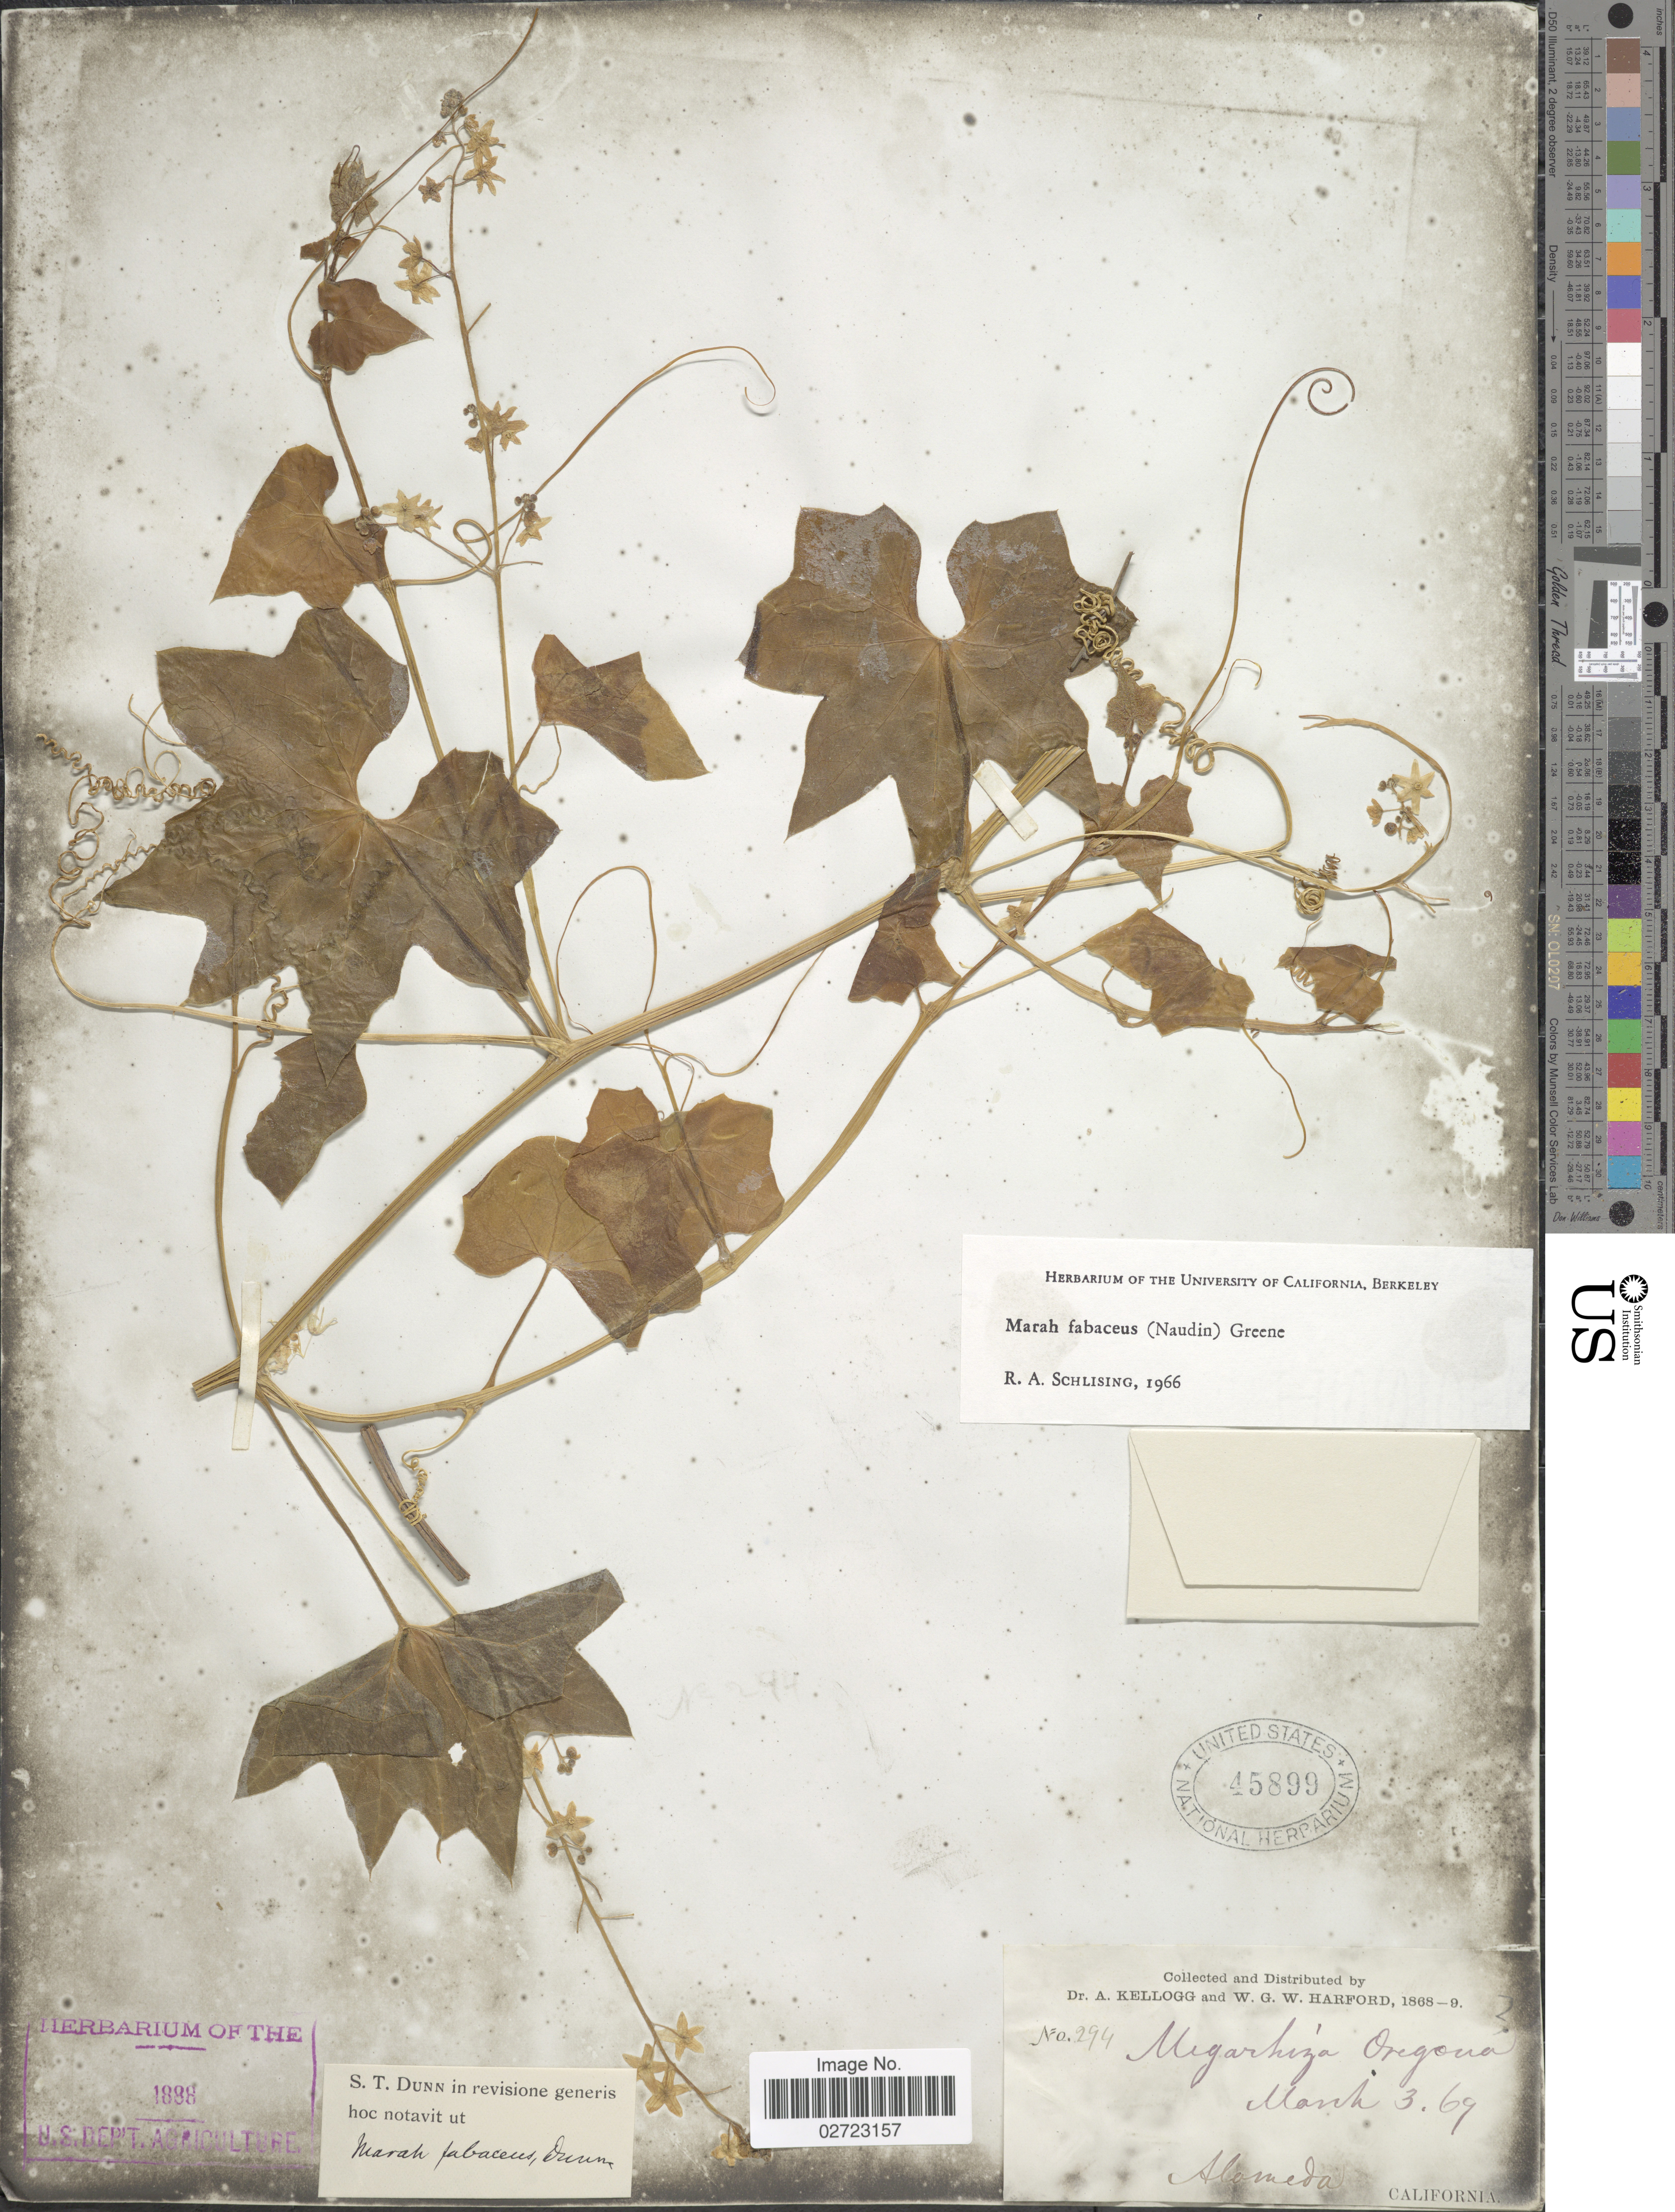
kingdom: Plantae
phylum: Tracheophyta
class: Magnoliopsida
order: Cucurbitales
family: Cucurbitaceae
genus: Marah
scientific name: Marah fabacea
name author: (Naudin) Greene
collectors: A. Kellogg & W. G. W. Harford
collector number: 294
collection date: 1869-03-03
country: United States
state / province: California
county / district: Alameda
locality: Alameda.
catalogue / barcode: US 45899